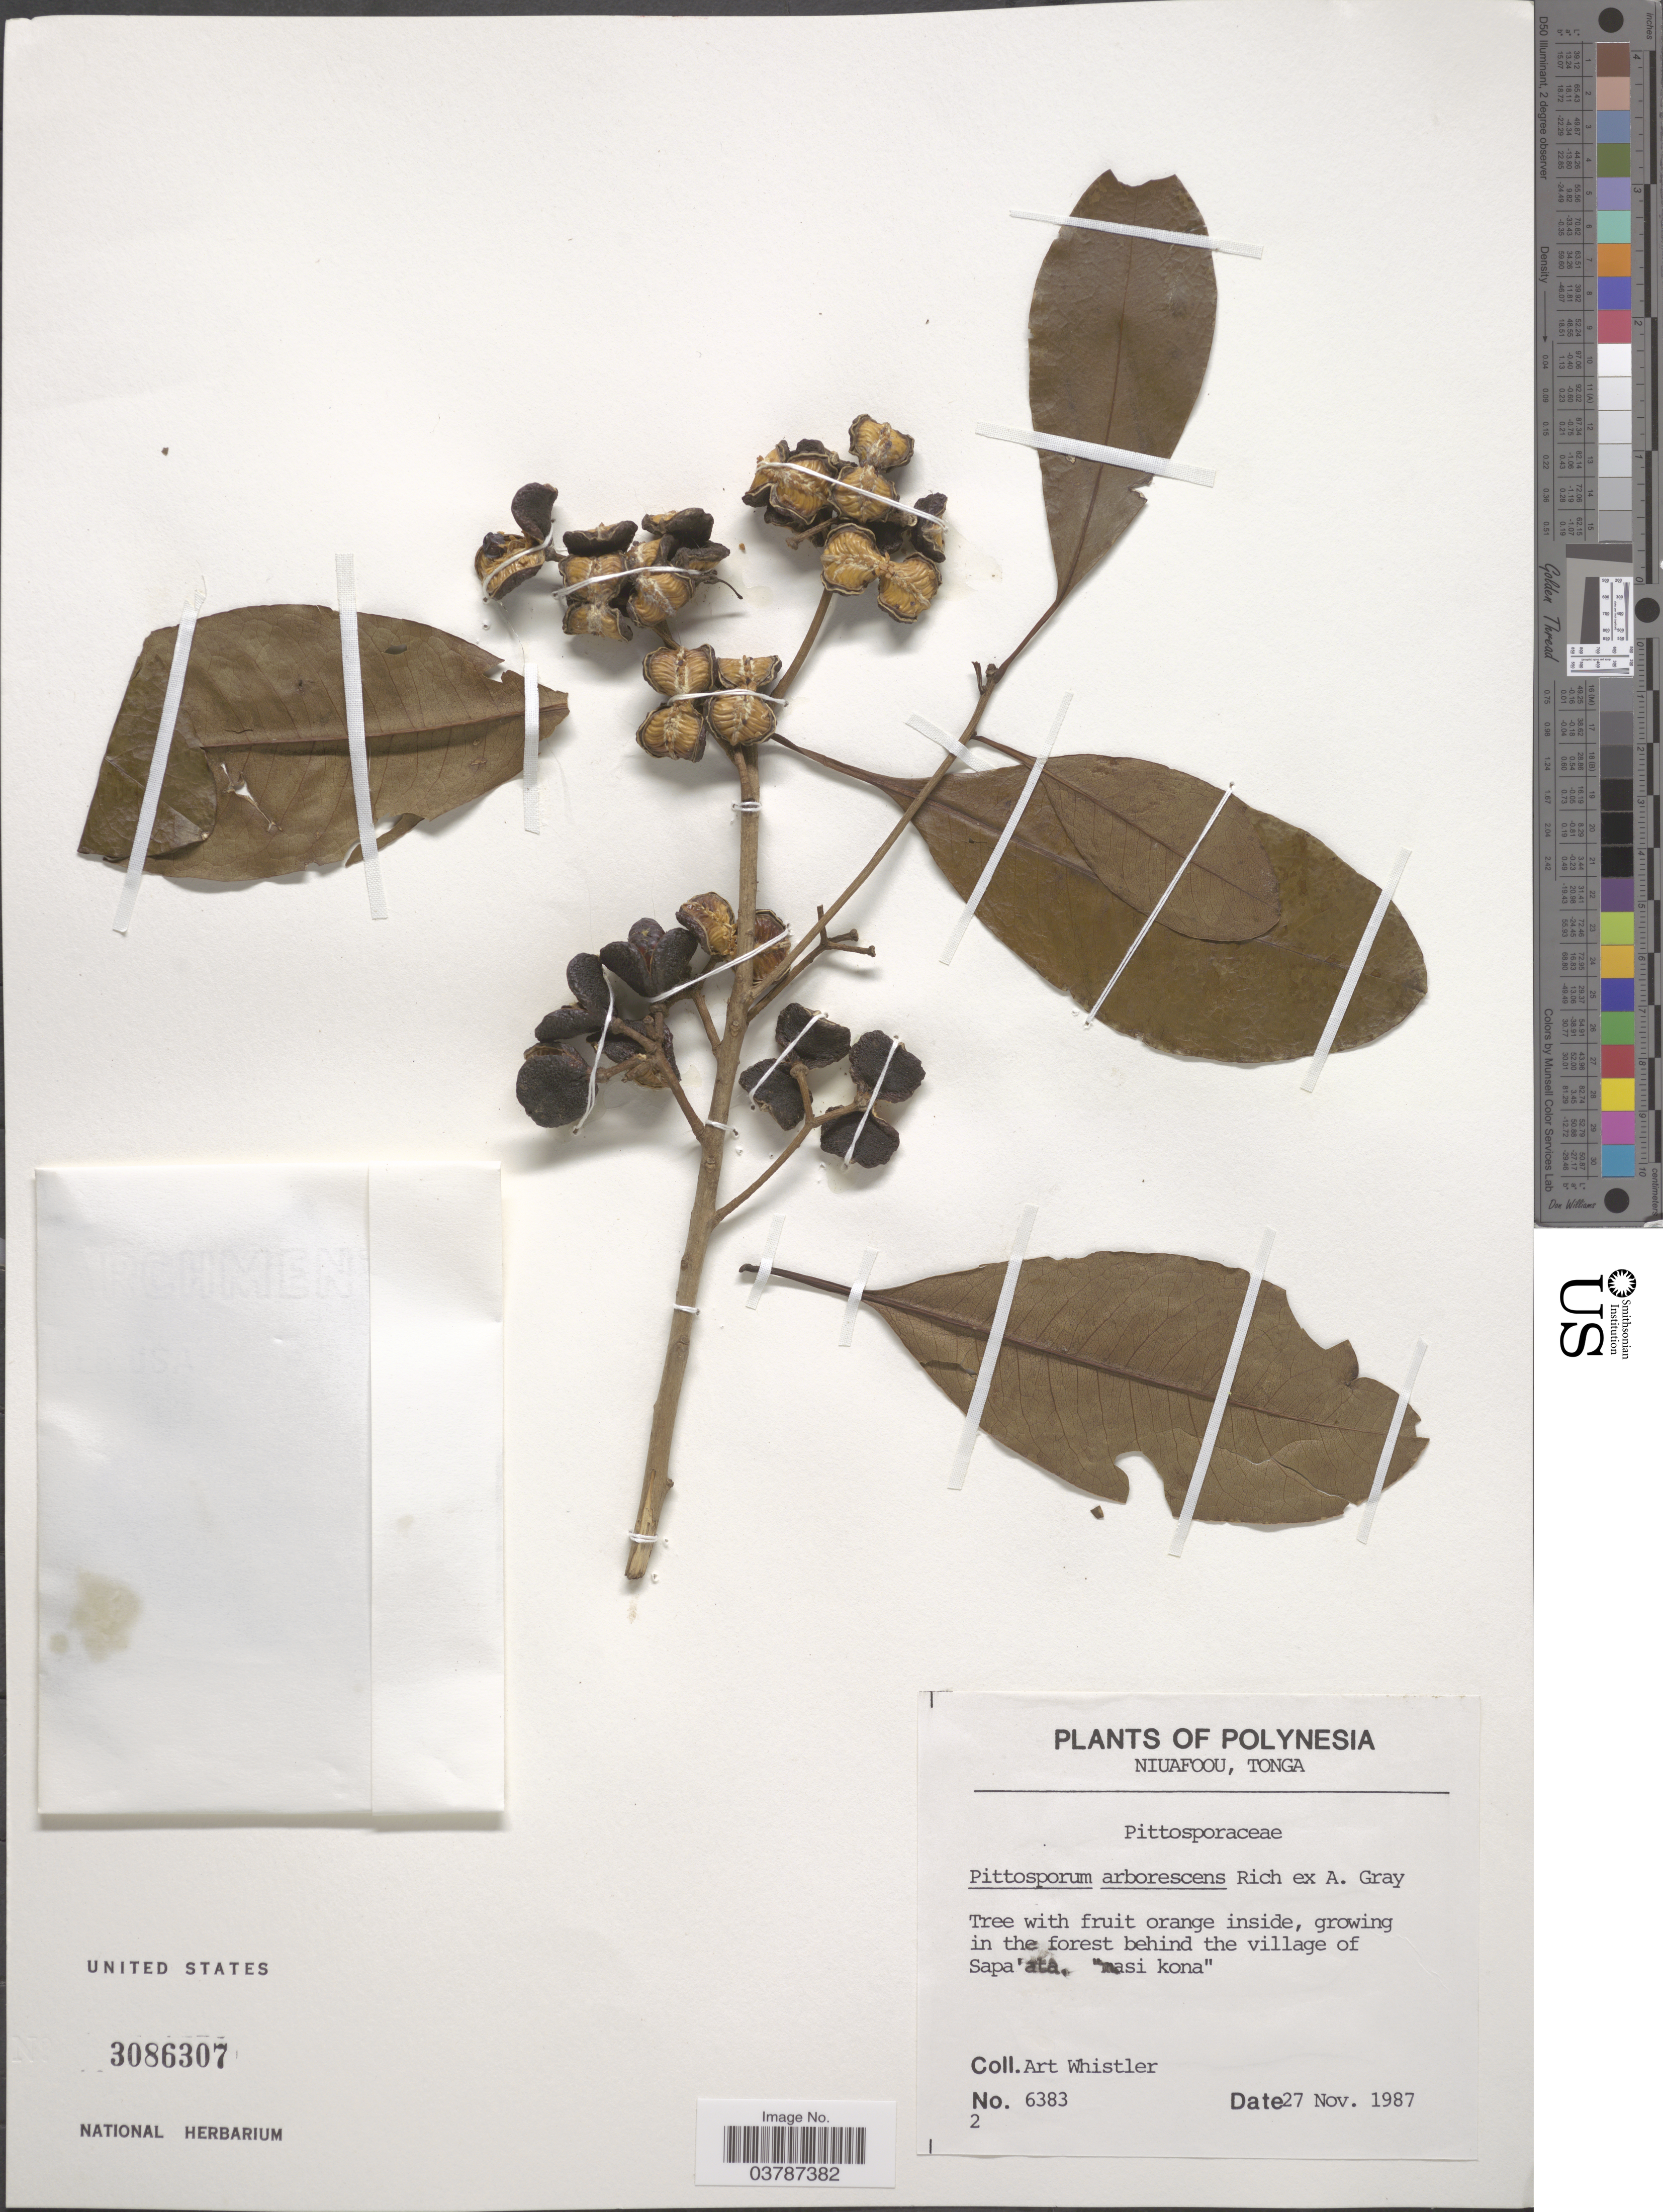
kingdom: Plantae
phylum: Tracheophyta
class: Magnoliopsida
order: Apiales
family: Pittosporaceae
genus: Pittosporum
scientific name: Pittosporum arborescens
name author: Rich. ex A. Gray in Wilkes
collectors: A. Whistler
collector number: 6383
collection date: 1987-11-27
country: Tonga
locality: Polynesia. Niuafoou. Growing in the forest behind the village of Sapa'ata.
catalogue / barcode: US 3086307